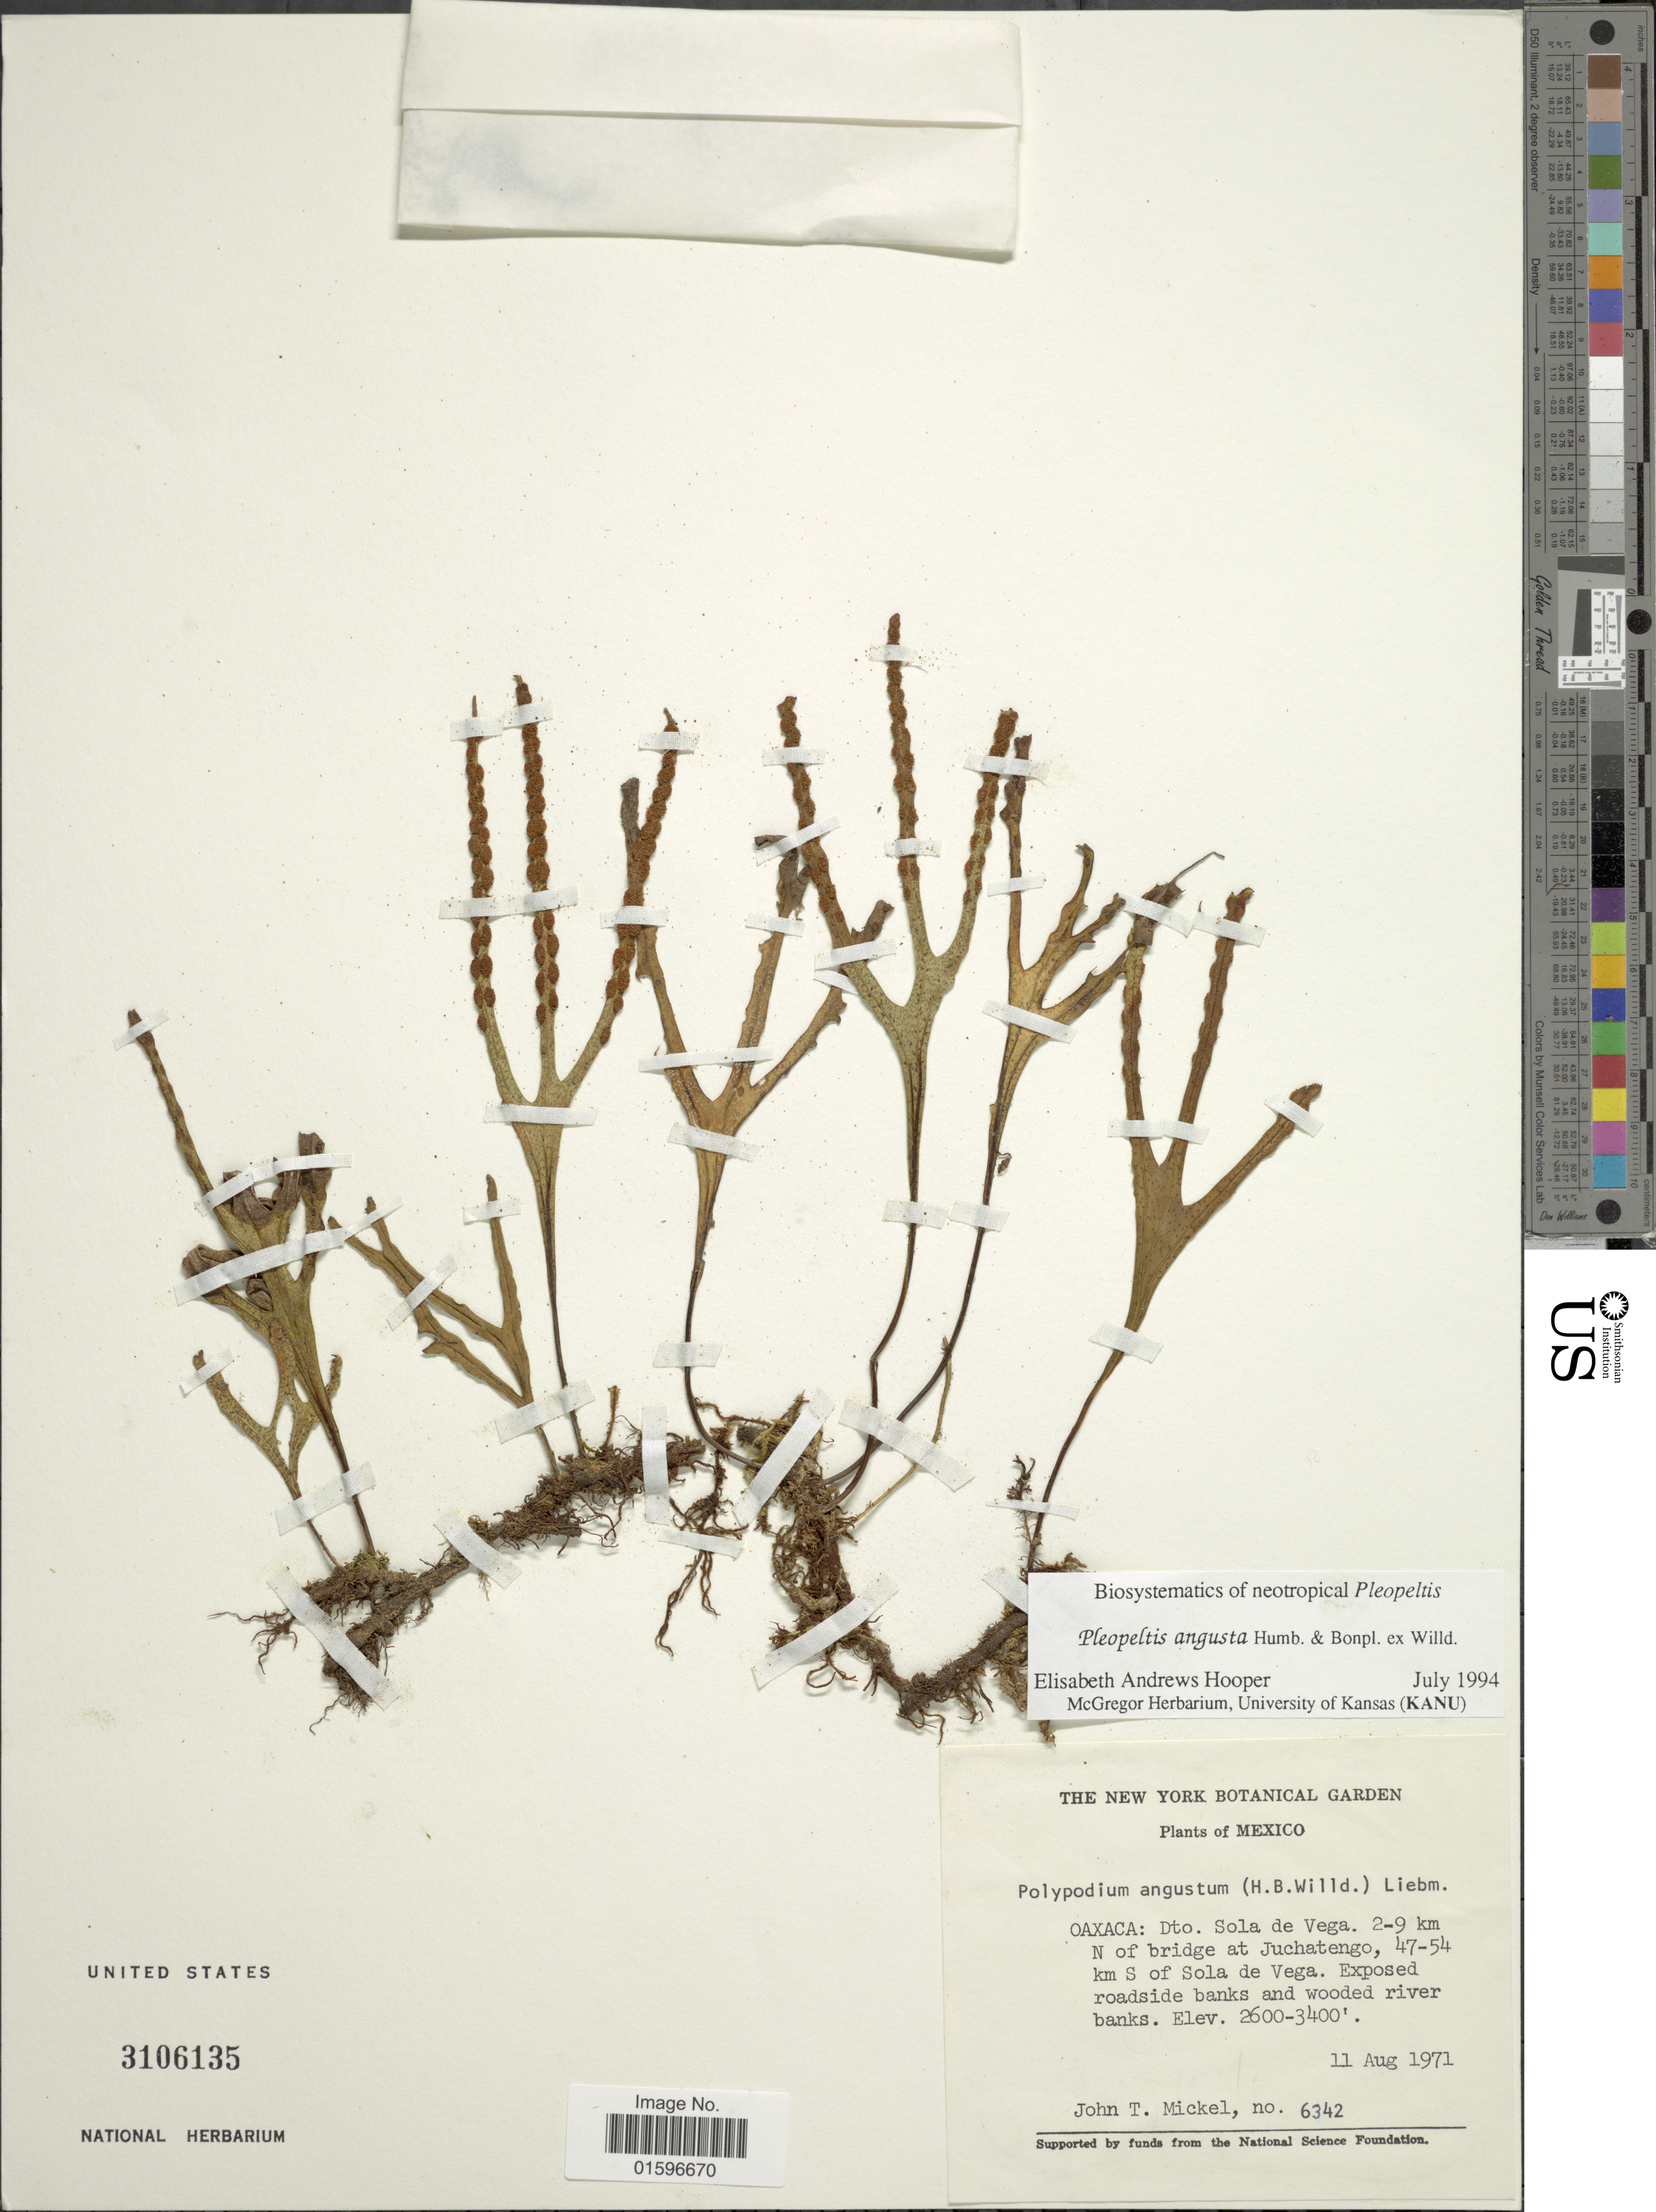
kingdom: Plantae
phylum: Tracheophyta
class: Polypodiopsida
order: Polypodiales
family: Polypodiaceae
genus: Pleopeltis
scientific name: Pleopeltis angusta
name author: Humb. & Bonap. ex Willd.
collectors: J. T. Mickel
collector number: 6342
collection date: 1971-08-11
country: Mexico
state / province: Oaxaca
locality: Dto. Sola de Vega. 2-9 km N of bridge at Juchatengo, 47-54 km S of Sola de Vega.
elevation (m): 792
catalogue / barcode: US 3106135